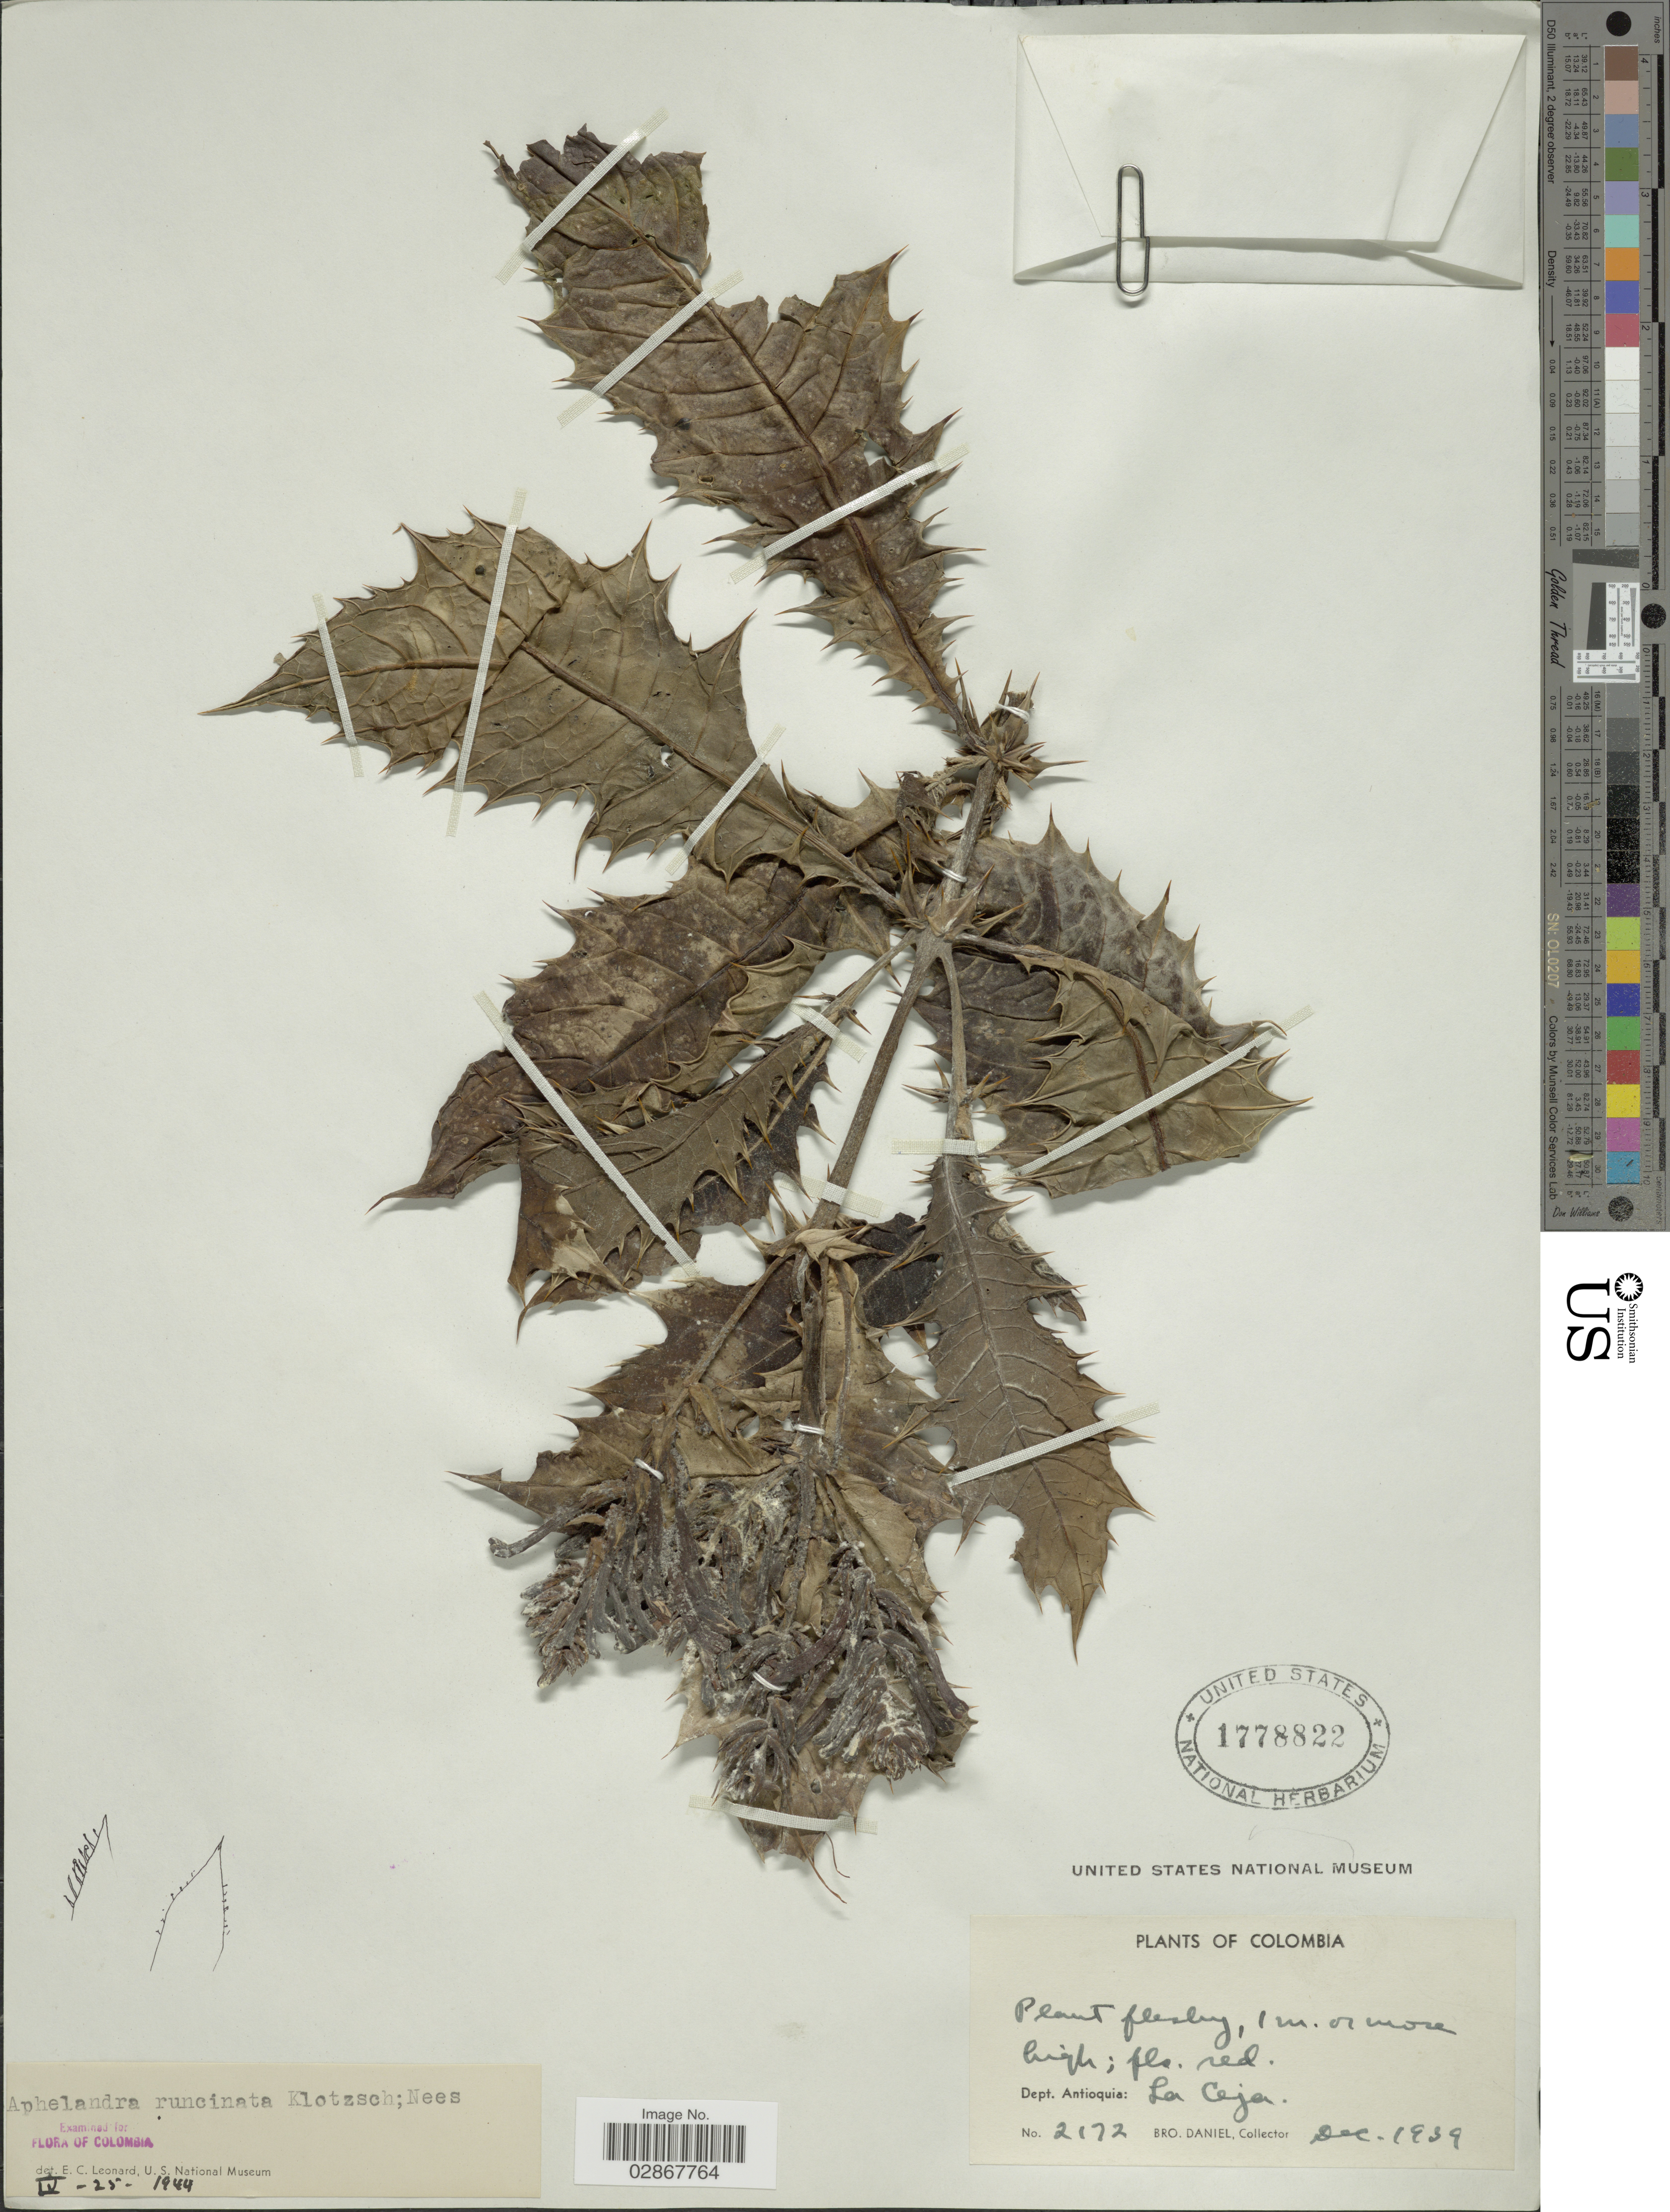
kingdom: Plantae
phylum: Tracheophyta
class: Magnoliopsida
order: Lamiales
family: Acanthaceae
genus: Aphelandra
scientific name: Aphelandra runcinata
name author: Klotzsch ex Nees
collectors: Bro. Daniel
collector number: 2172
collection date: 1939-12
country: Colombia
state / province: Antioquia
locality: Dept. Antioquia: La Ceja.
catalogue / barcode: US 1778822